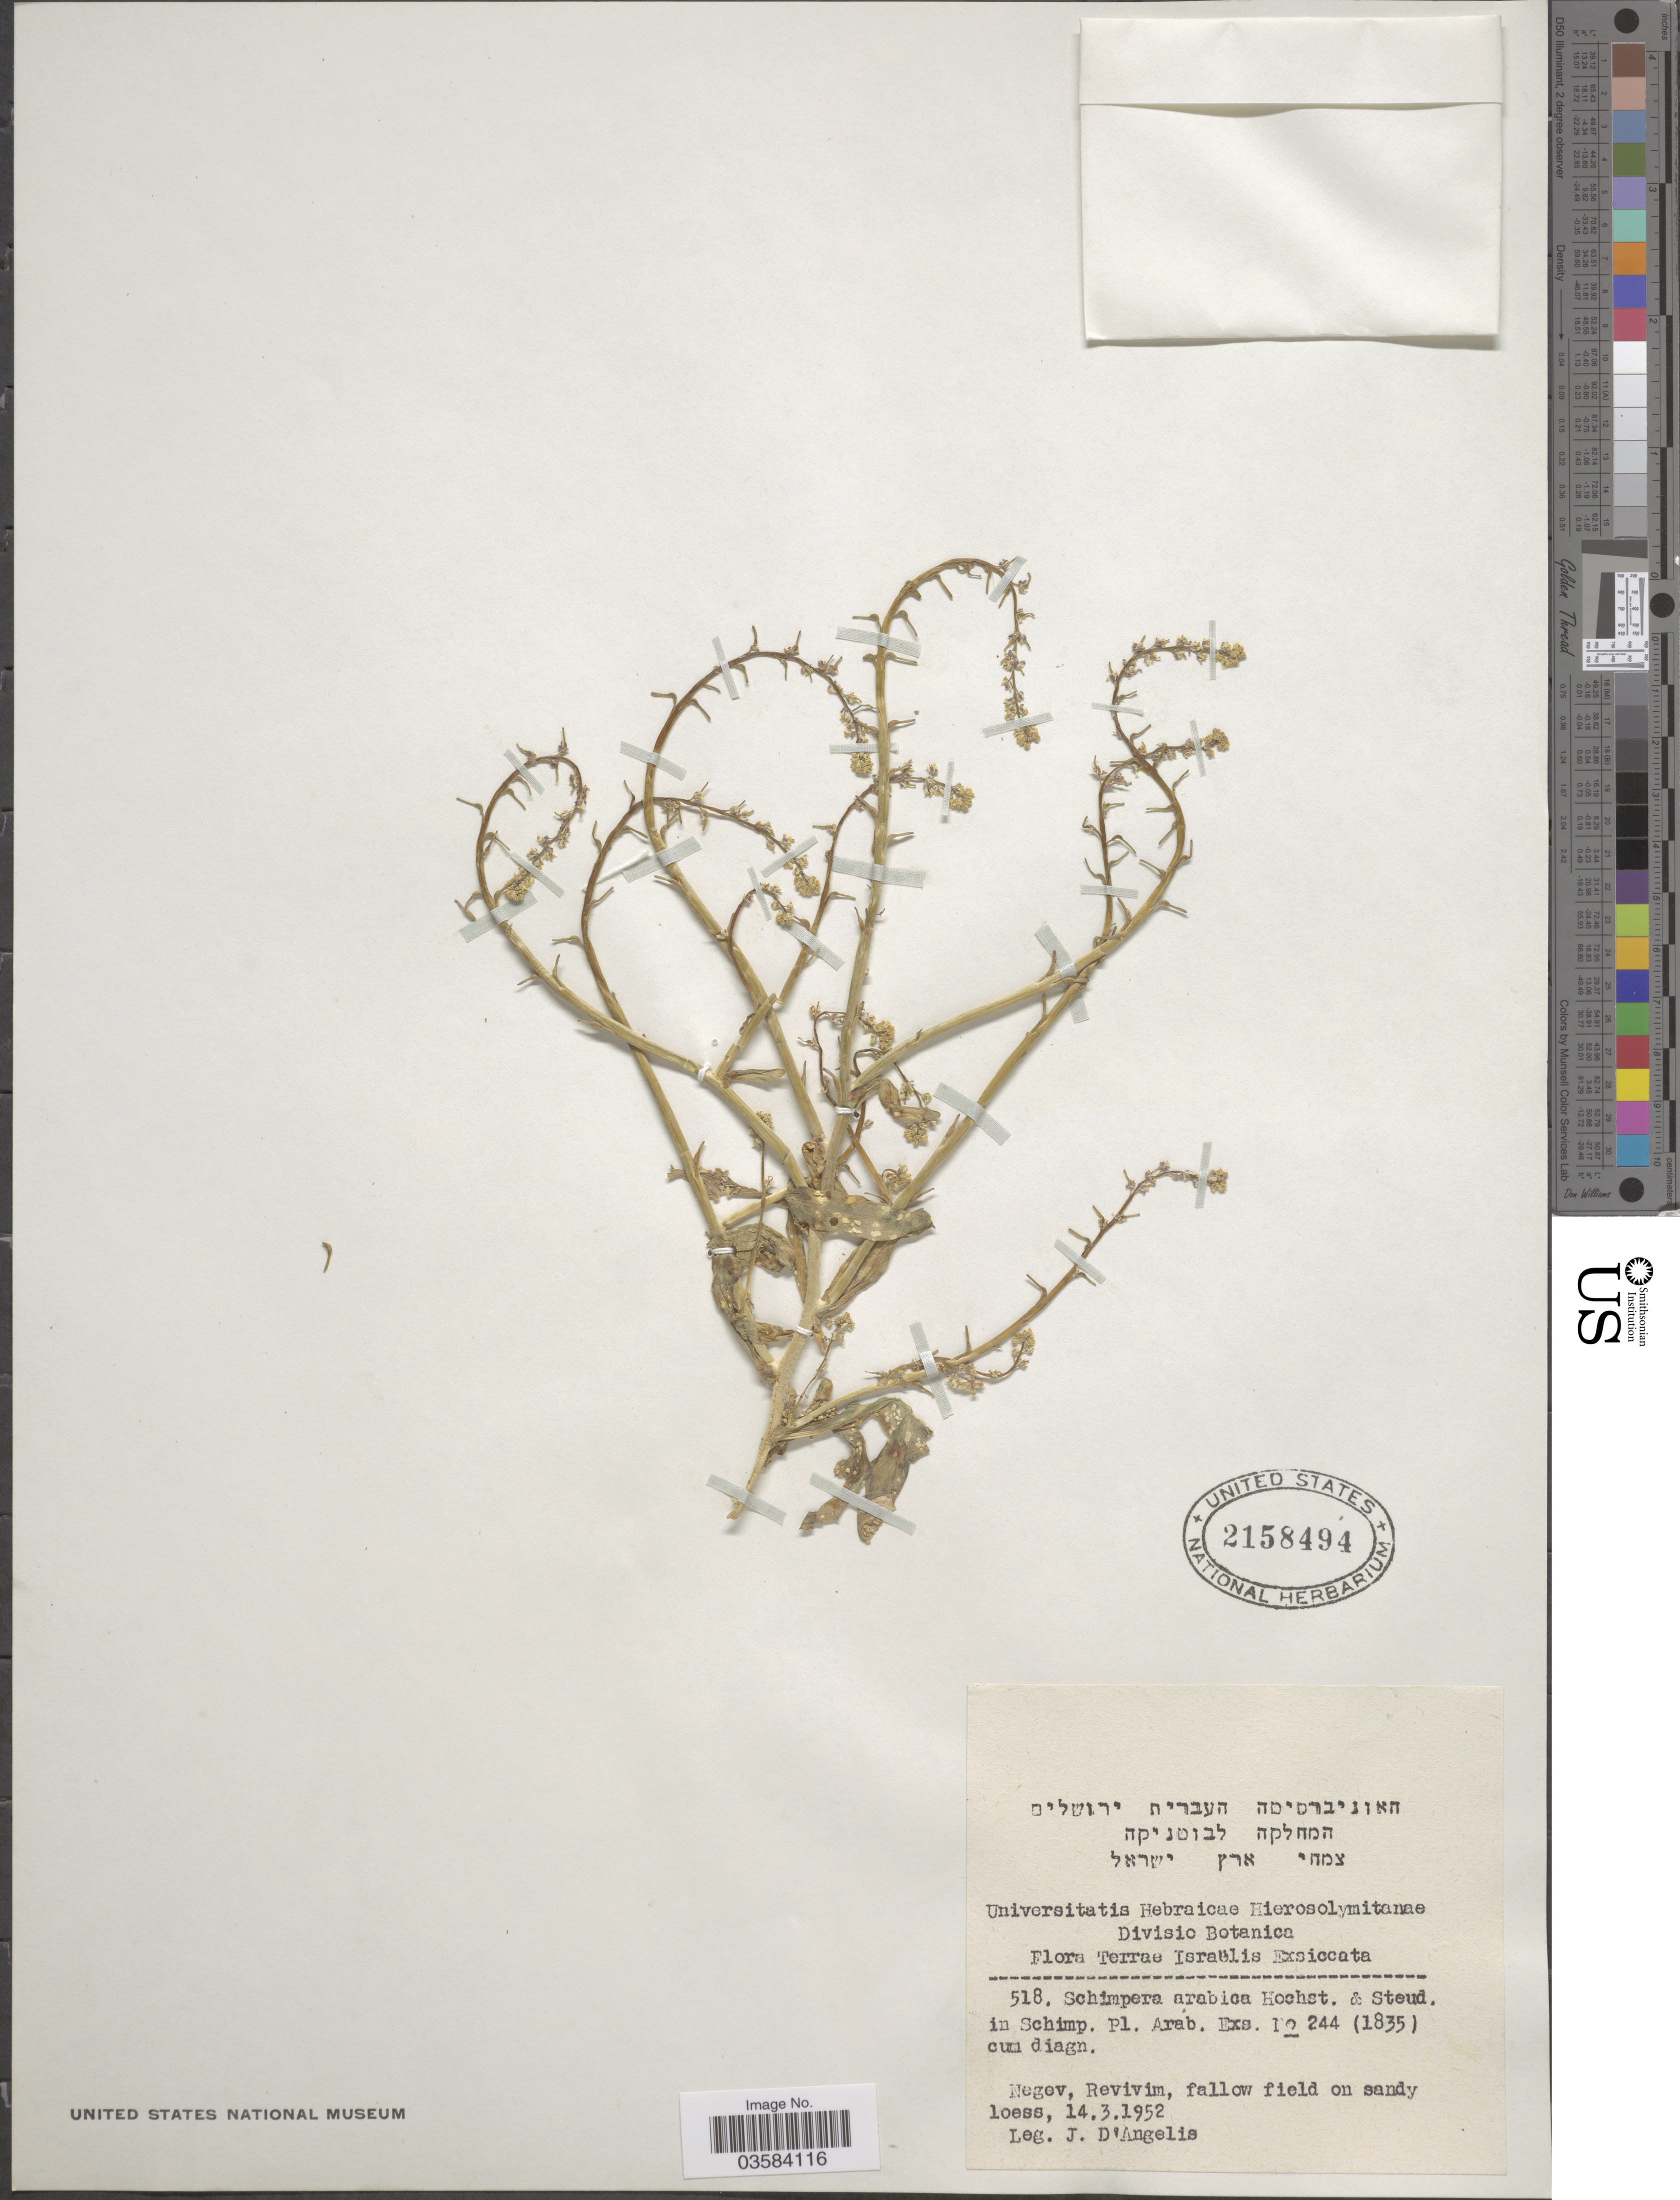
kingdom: Plantae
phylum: Tracheophyta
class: Magnoliopsida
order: Brassicales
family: Brassicaceae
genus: Schimpera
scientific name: Schimpera arabica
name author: Hochst. & Steud.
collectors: J. D'angelis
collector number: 518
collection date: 1952-03-14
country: Israel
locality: Terrae Israëlis. Negev, Revivim.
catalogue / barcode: US 2158494